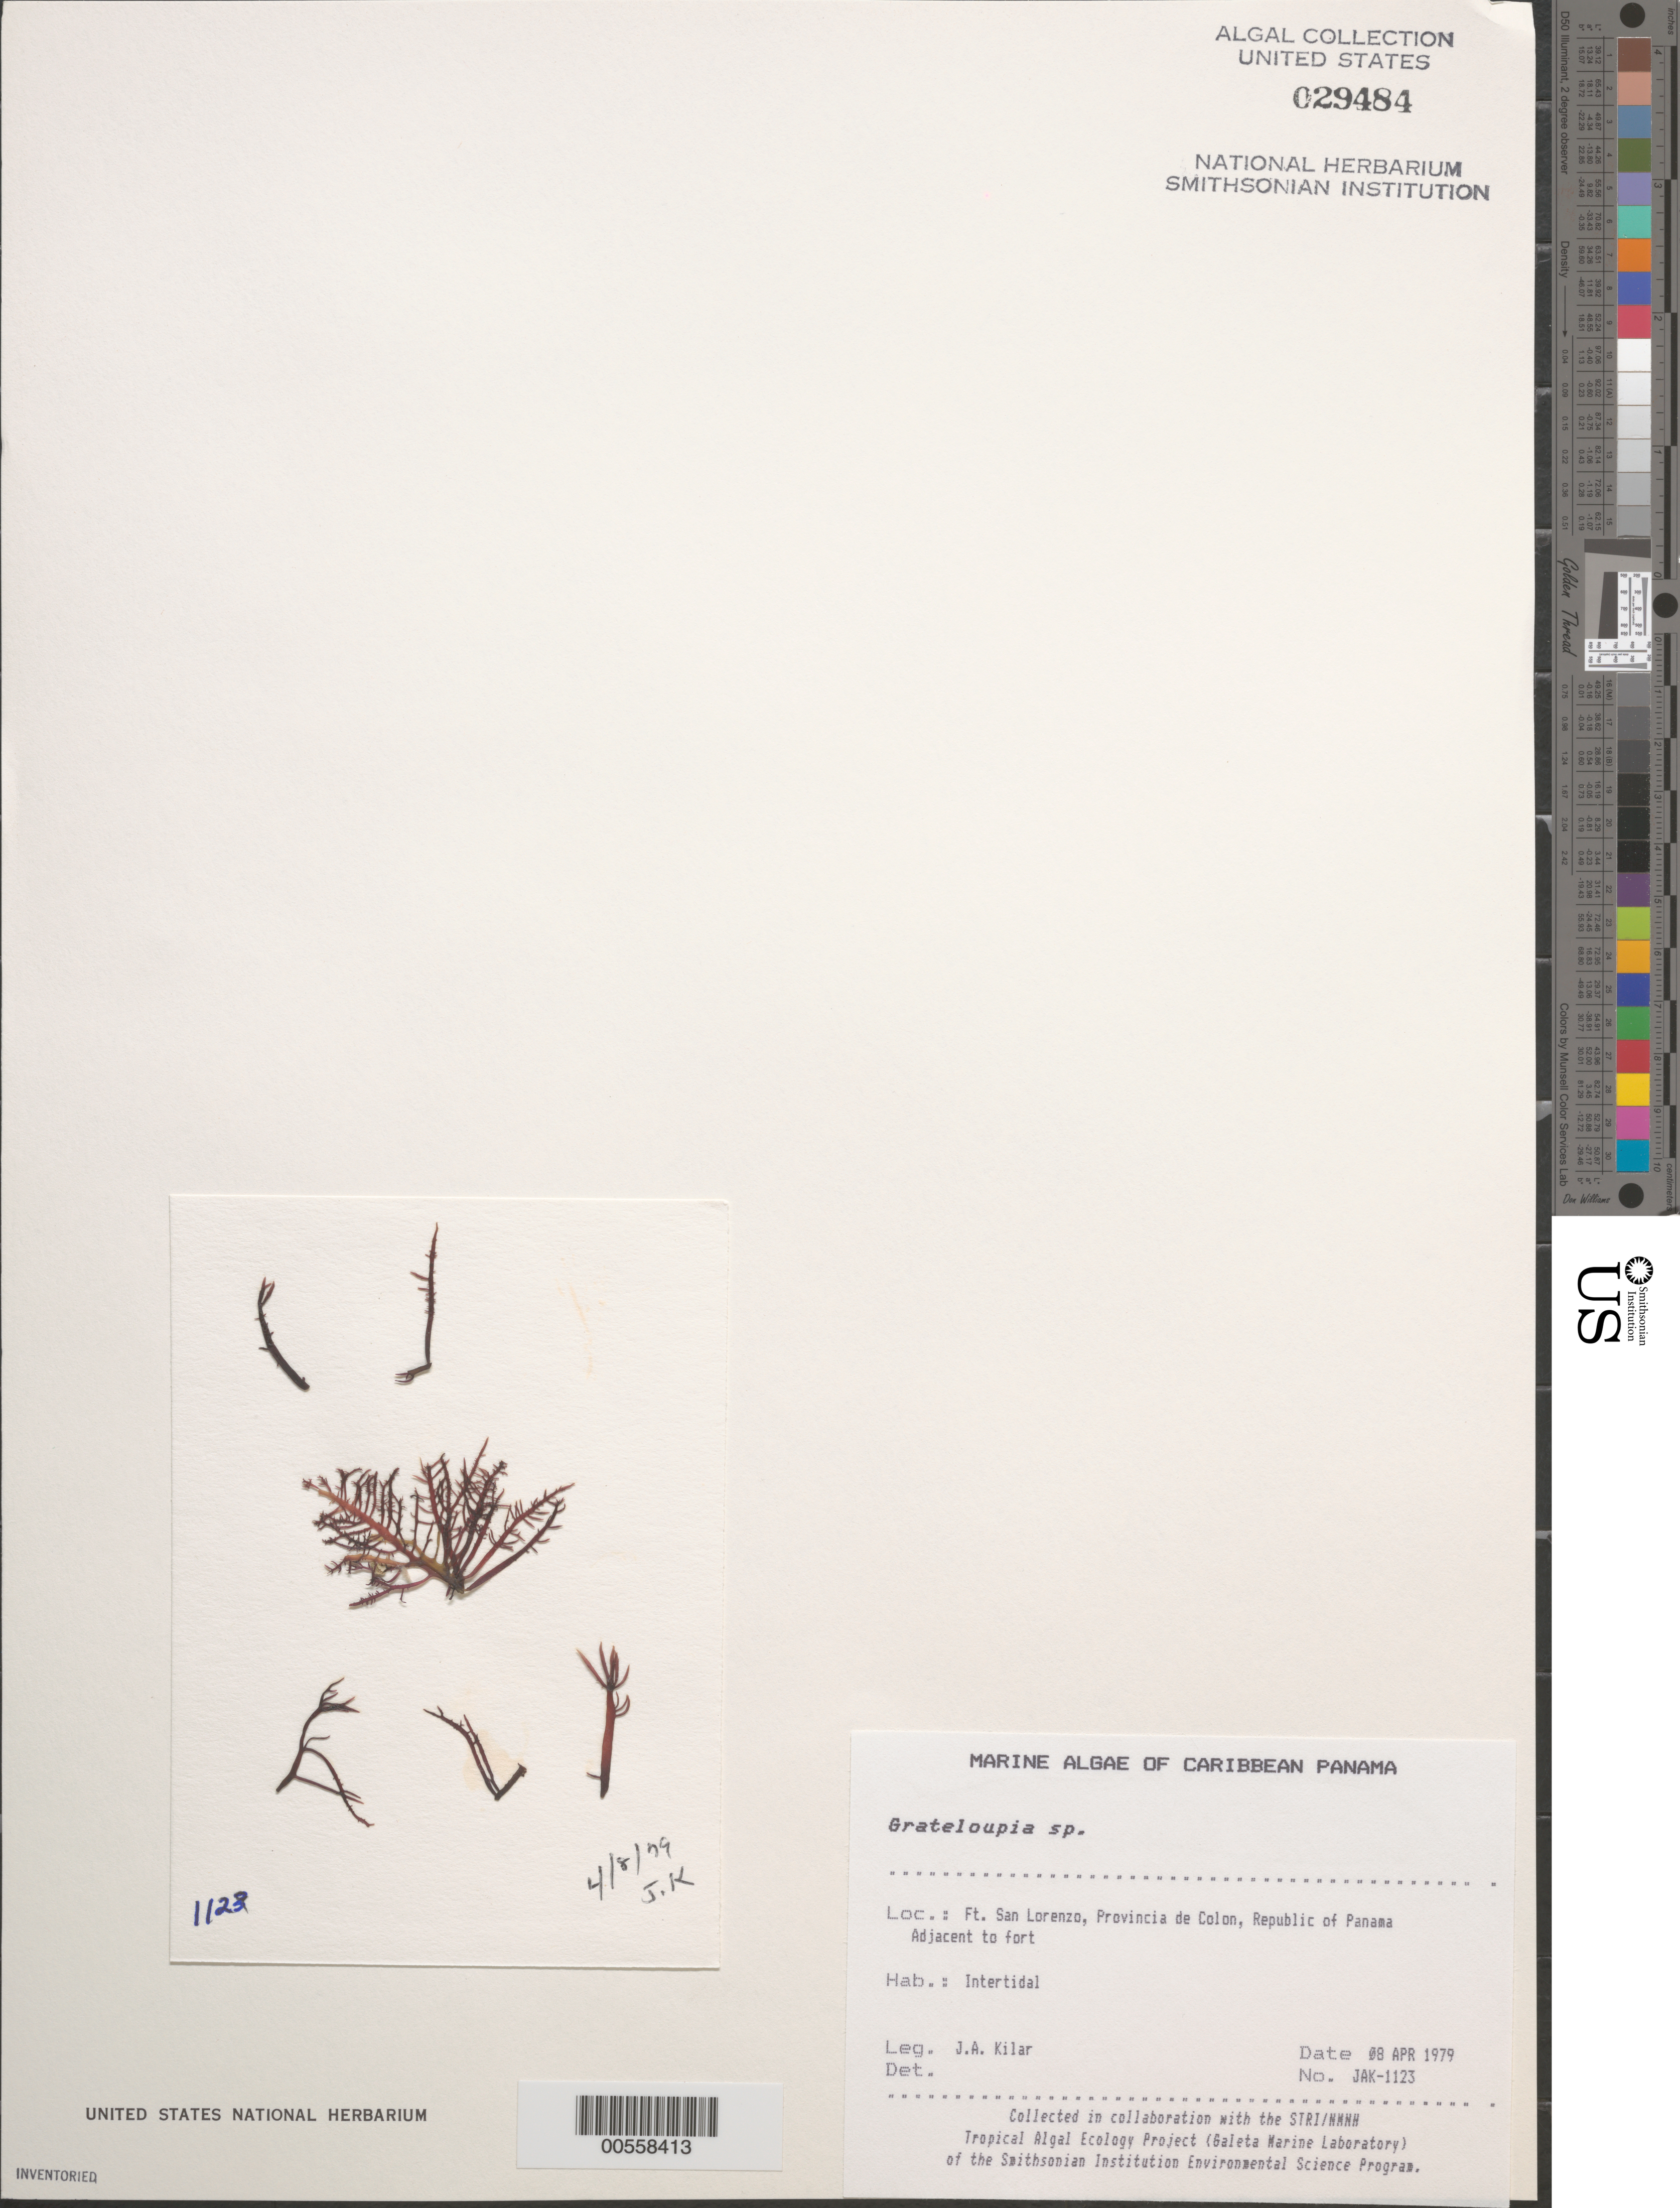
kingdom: Plantae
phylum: Rhodophyta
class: Florideophyceae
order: Halymeniales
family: Halymeniaceae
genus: Grateloupia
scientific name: Grateloupia sp.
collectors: J. A. Kilar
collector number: JAK-1123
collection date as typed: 08 Apr 1979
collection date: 1979-04-08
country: Panama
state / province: Colón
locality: Fort San Lorenzo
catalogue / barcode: US 29484